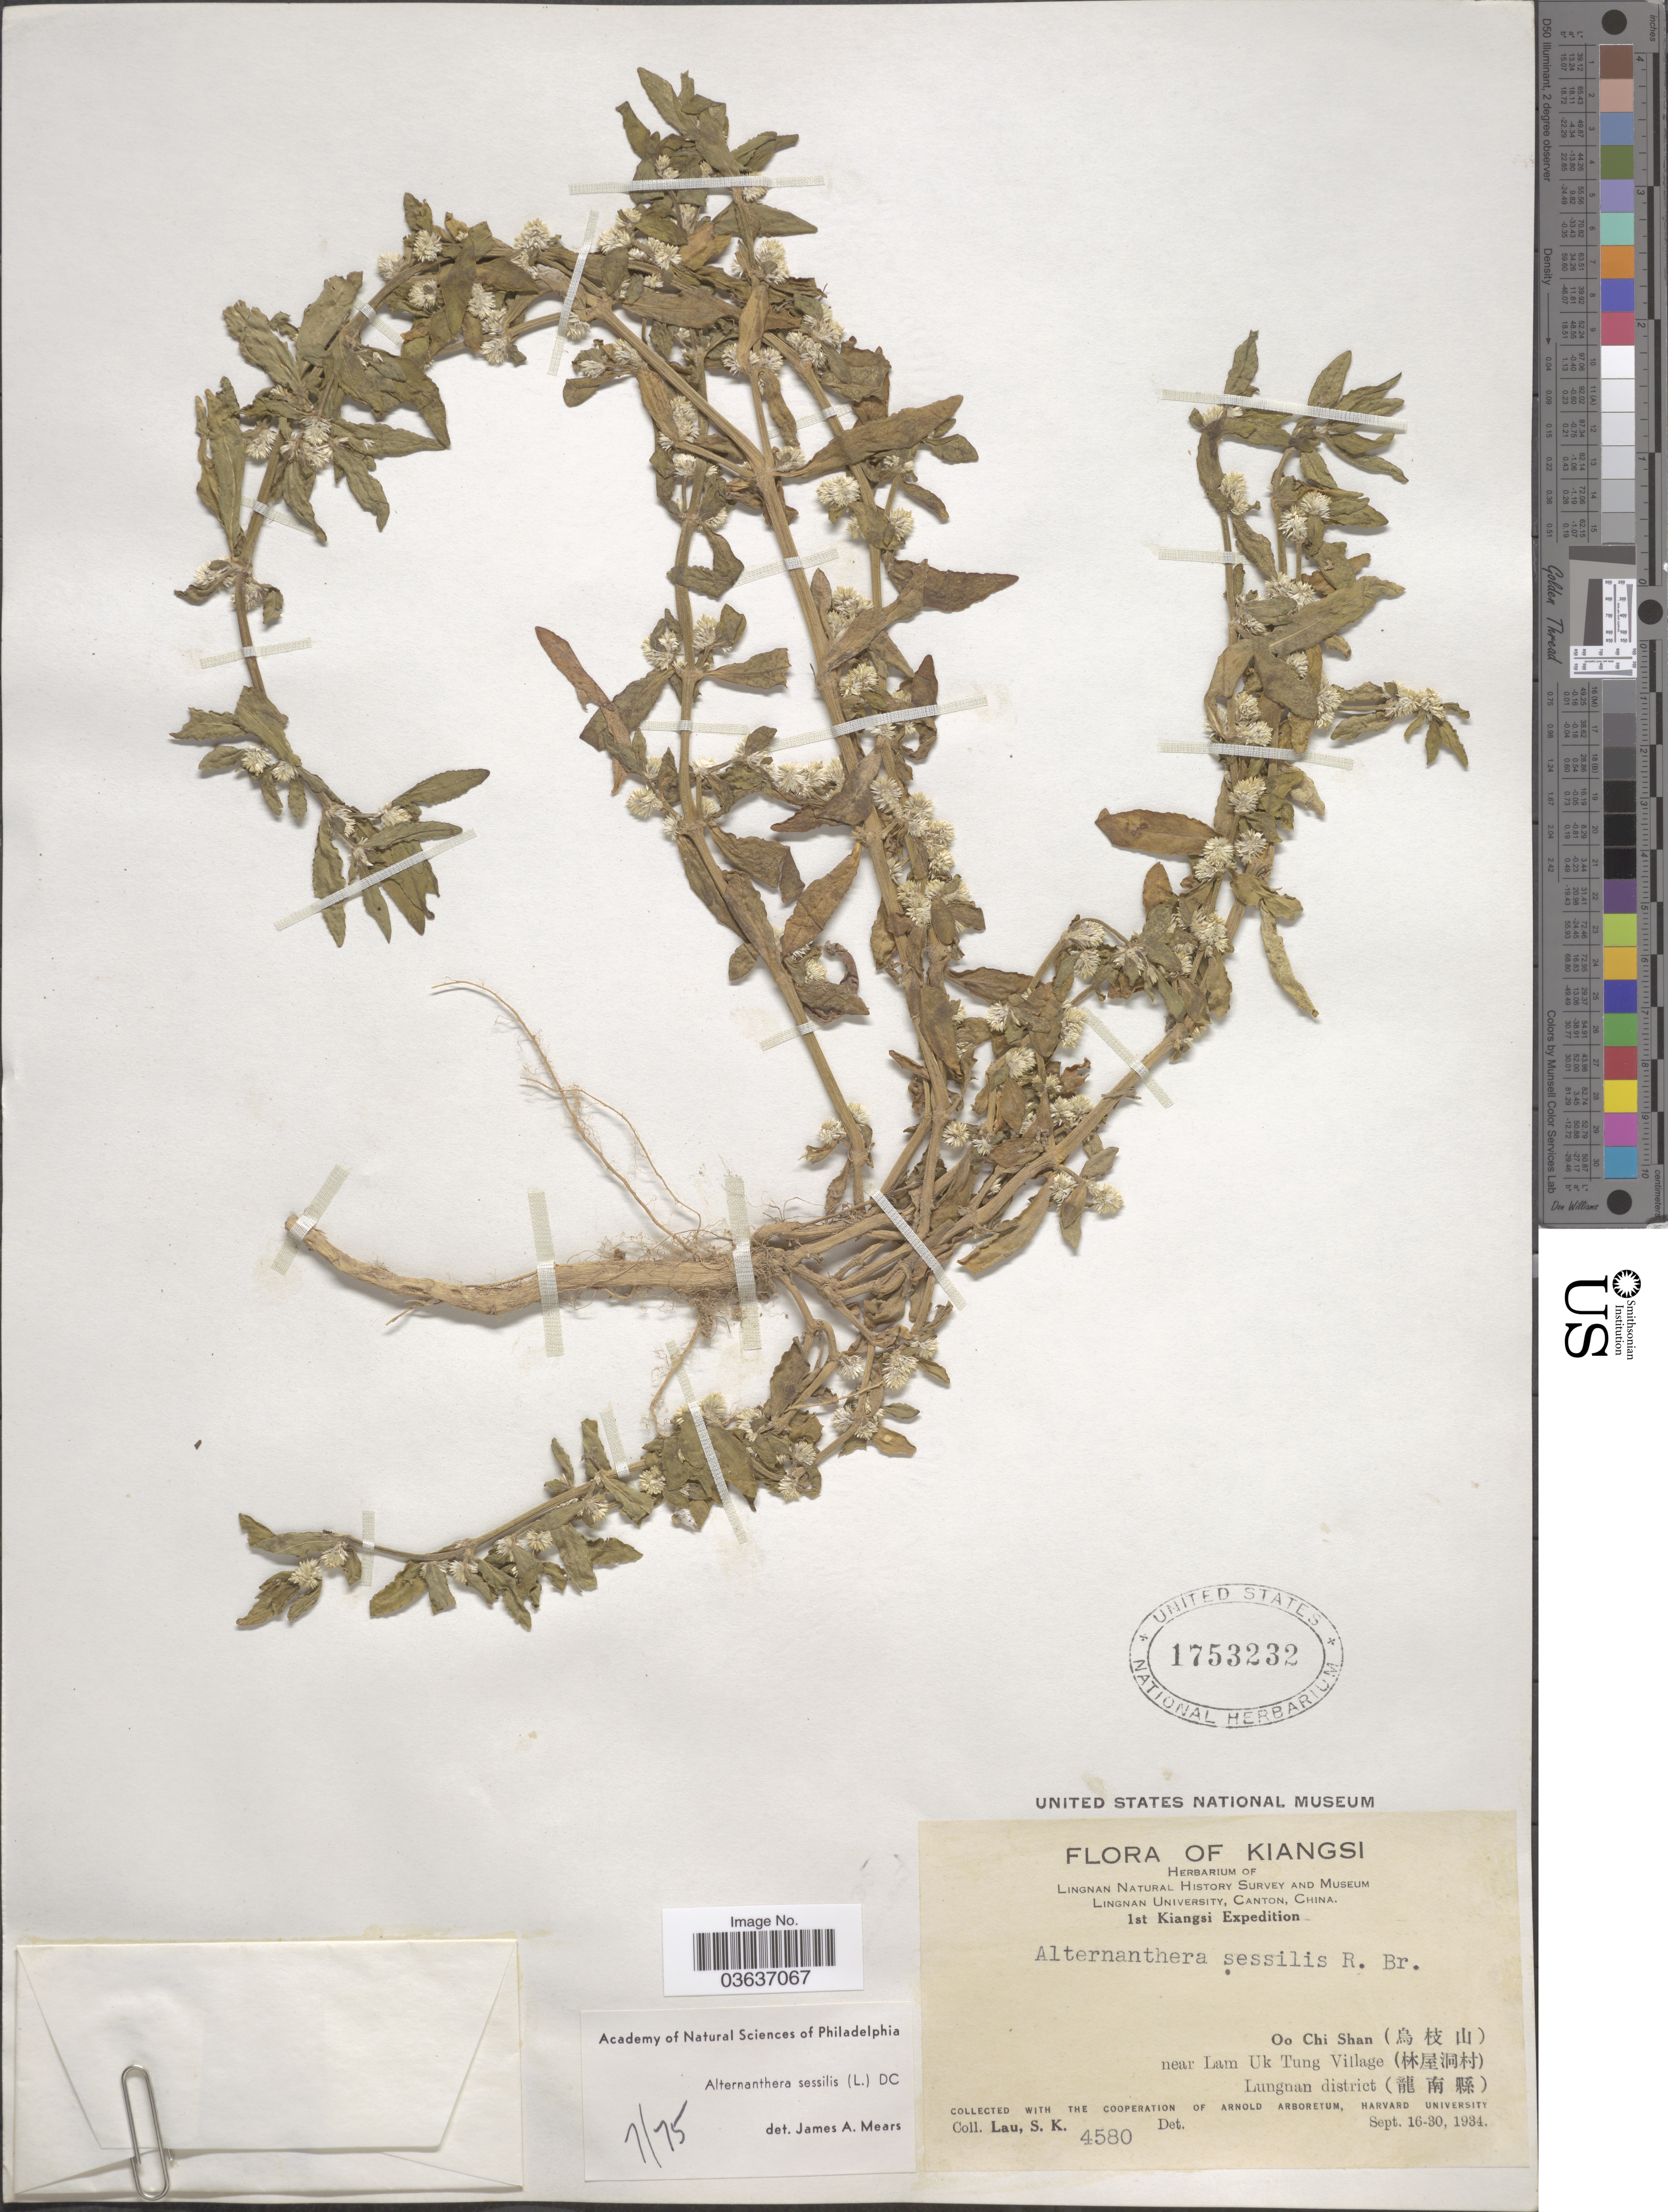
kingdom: Plantae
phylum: Tracheophyta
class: Magnoliopsida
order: Caryophyllales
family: Amaranthaceae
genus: Alternanthera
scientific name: Alternanthera sessilis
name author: (L.) DC.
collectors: S. K. Lau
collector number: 4580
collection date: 1934-09-16/1934-09-30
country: China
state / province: Jiangxi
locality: Kiangsi. Oo Chi Shan (X) near Lam Uk Tung Village (X) Lungnan district (X).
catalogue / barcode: US 1753232